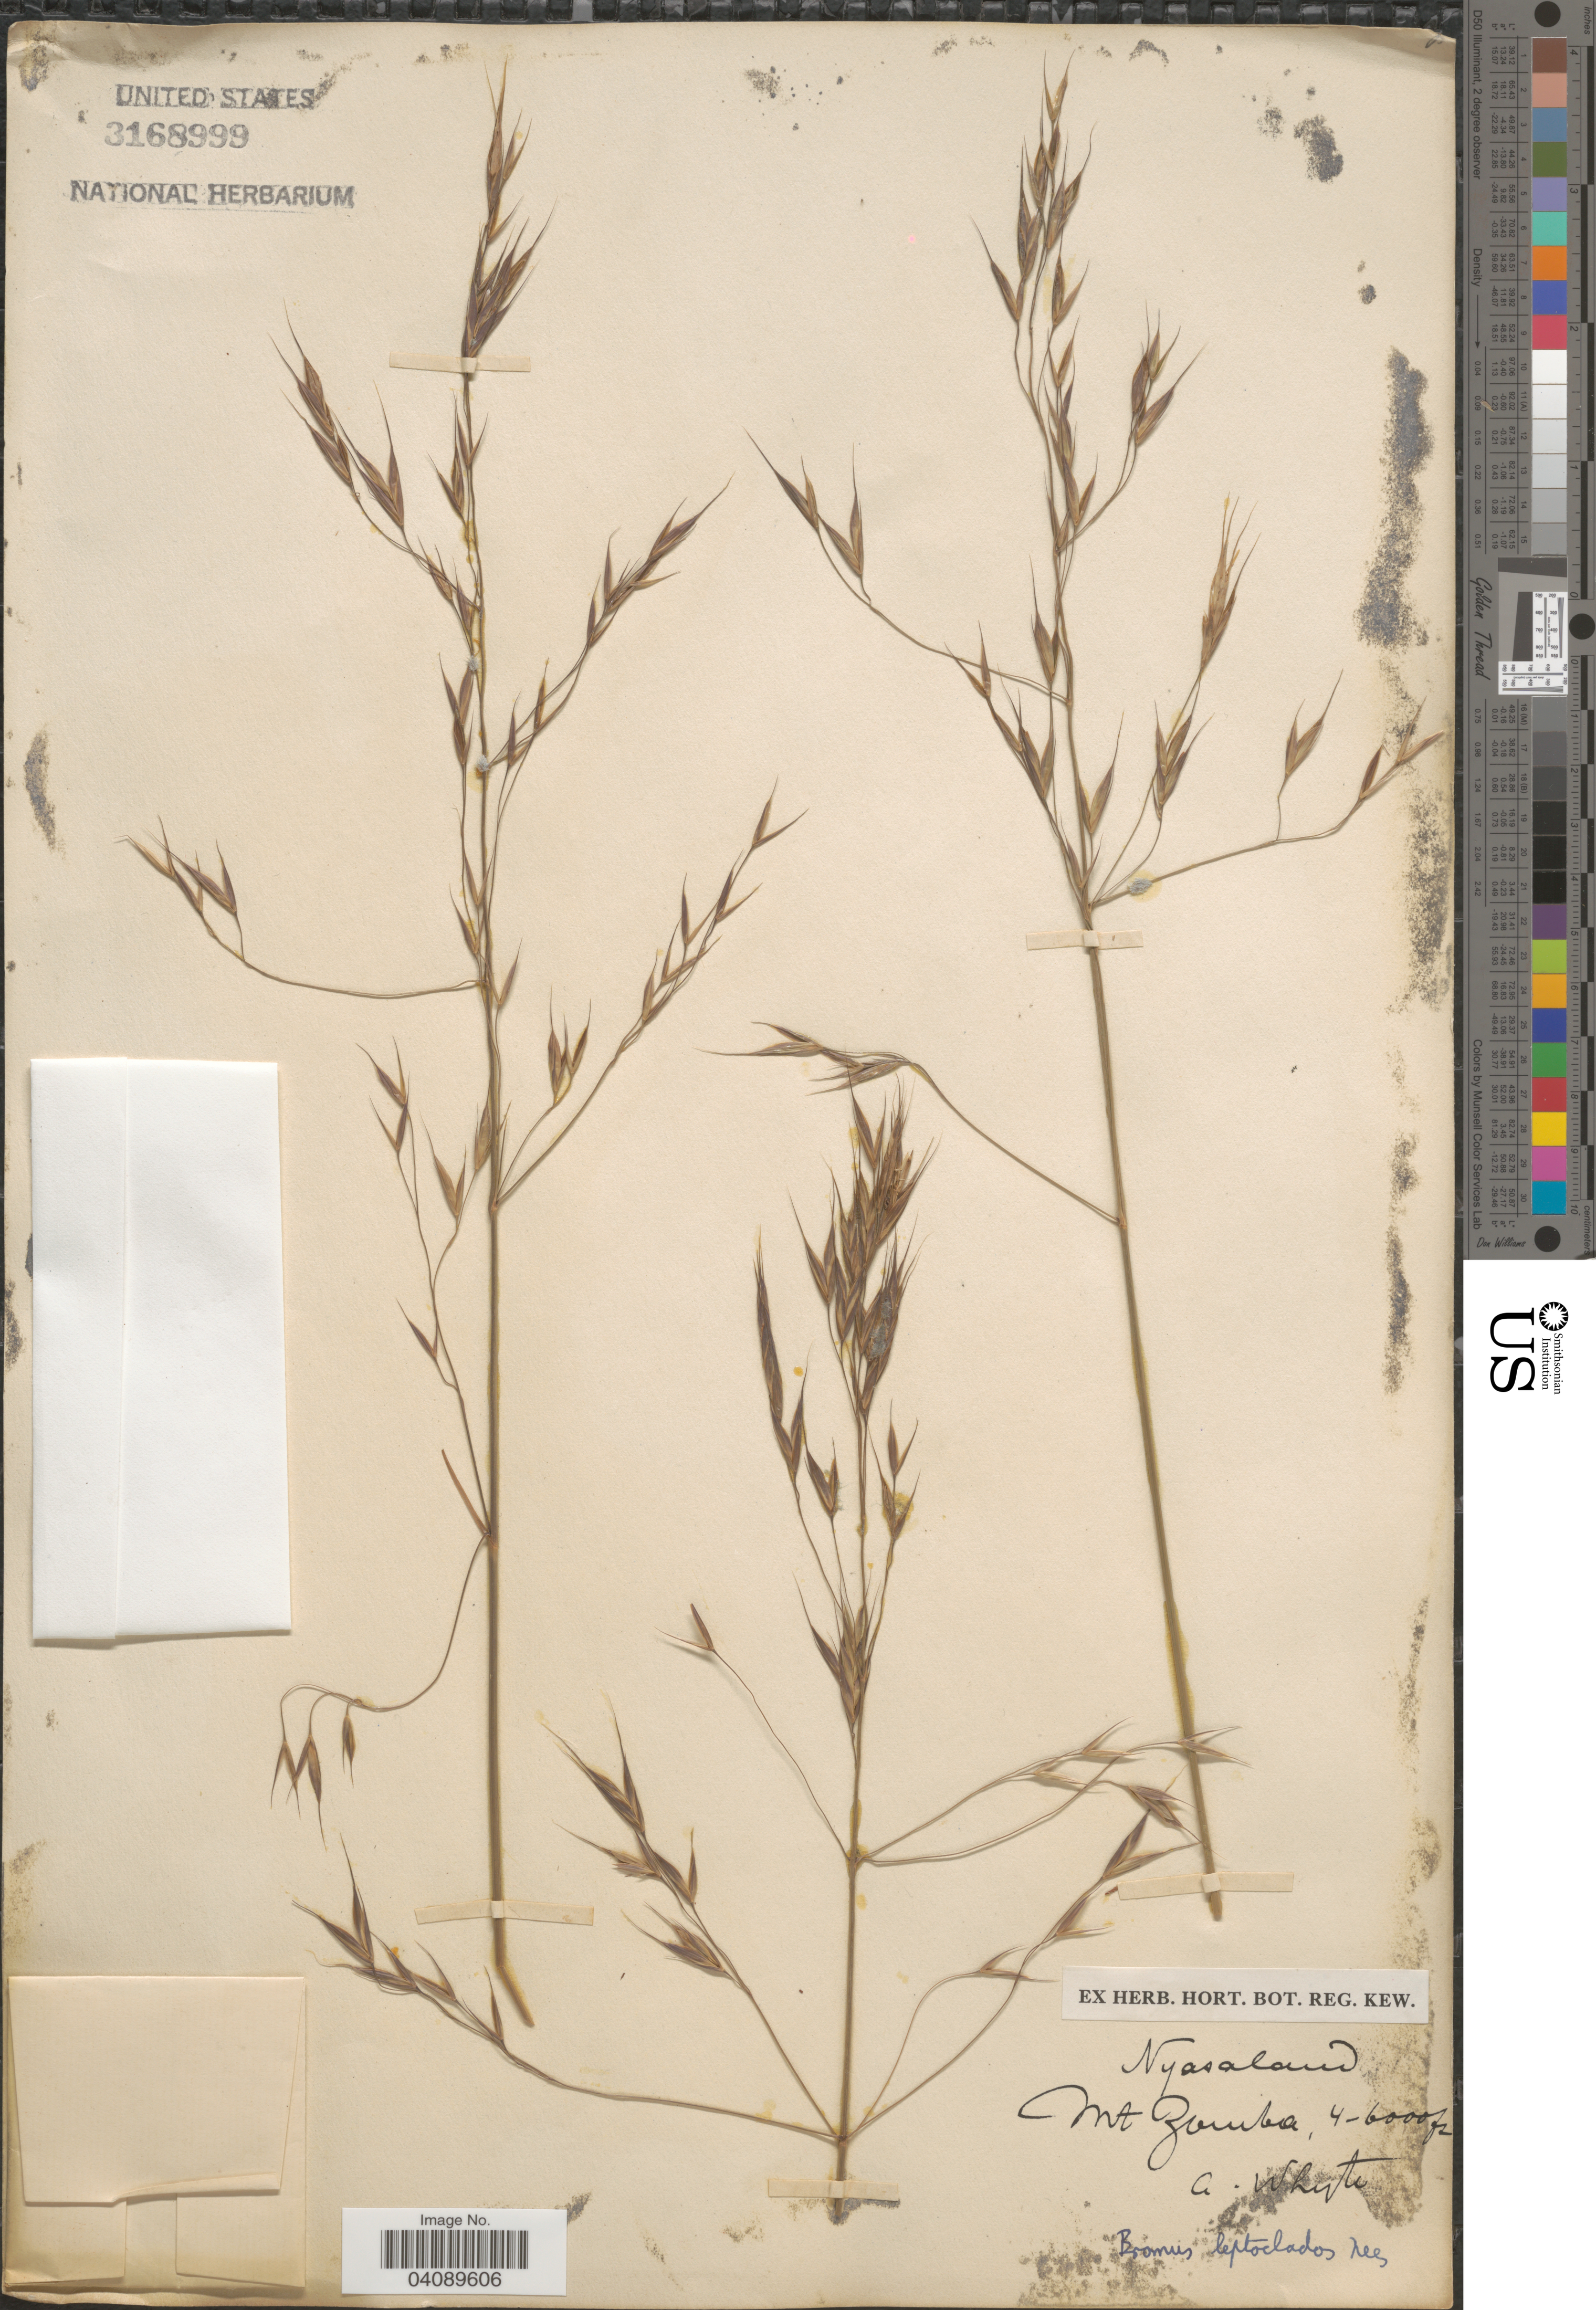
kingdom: Plantae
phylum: Tracheophyta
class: Liliopsida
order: Poales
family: Poaceae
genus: Bromus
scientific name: Bromus leptoclados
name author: Nees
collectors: A. Whyte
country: Malawi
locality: Nyasaland. Mt Zomba.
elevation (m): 1219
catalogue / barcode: US 3168999